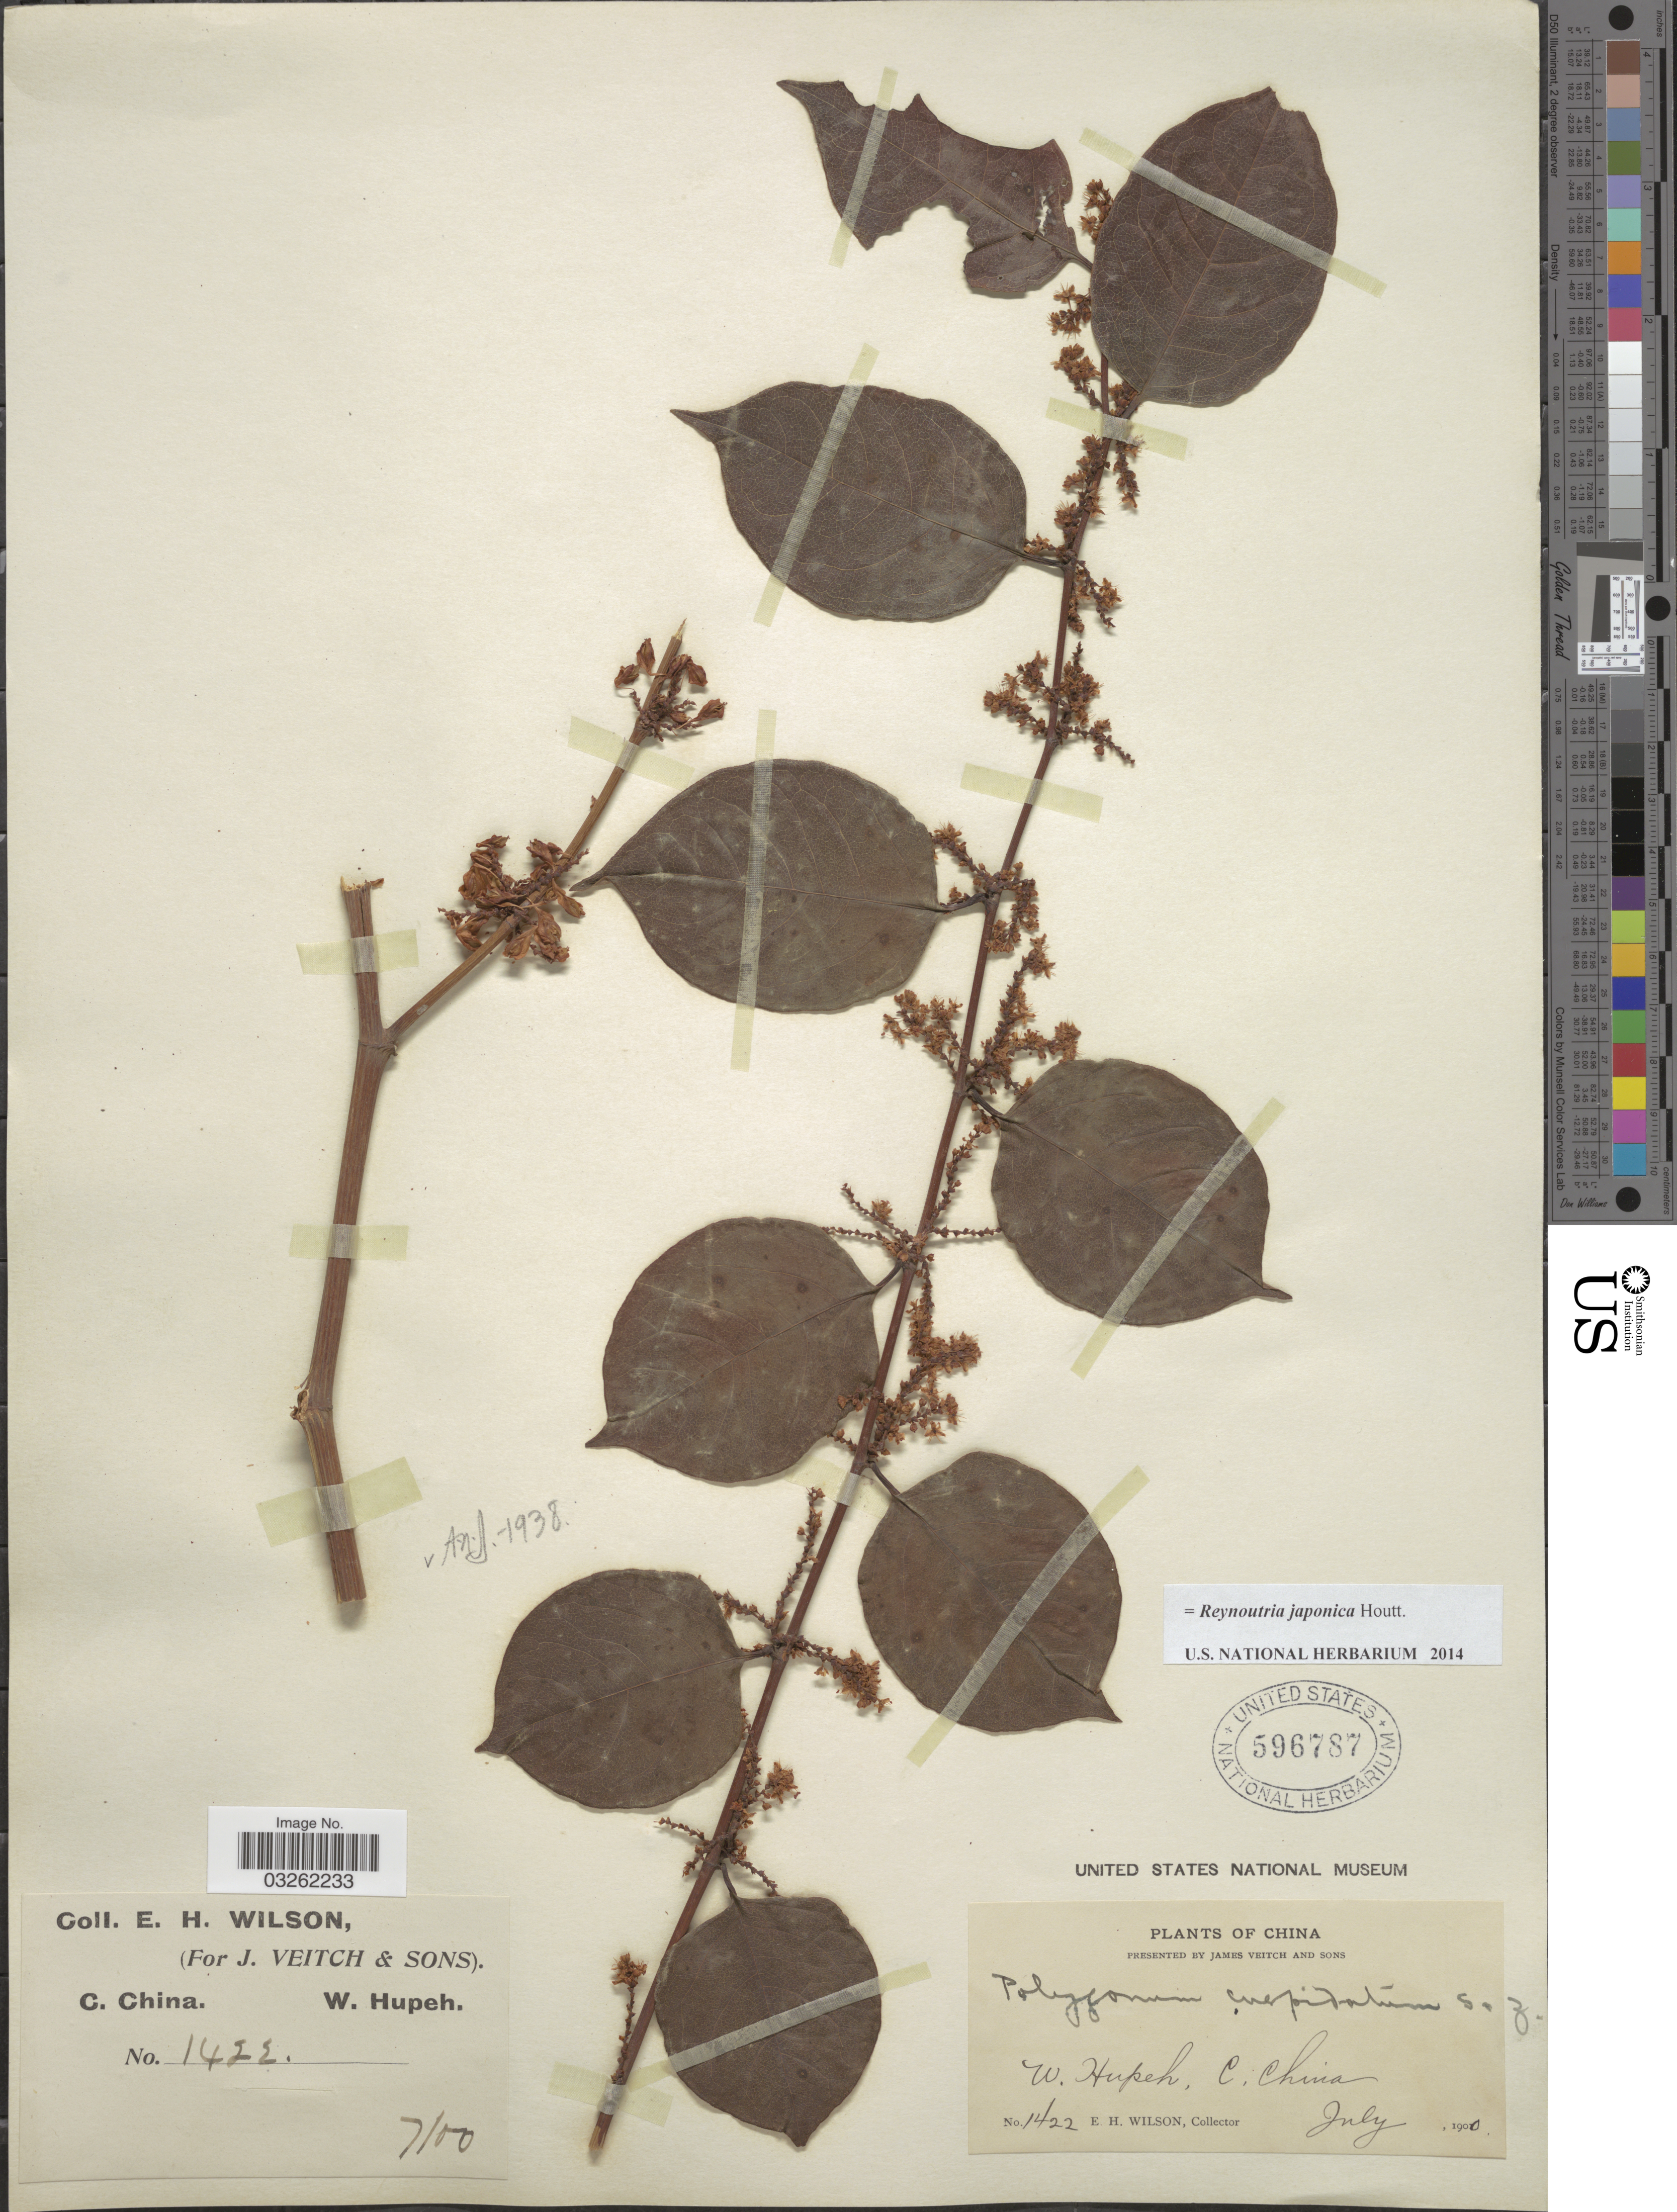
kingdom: Plantae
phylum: Tracheophyta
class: Magnoliopsida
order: Caryophyllales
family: Polygonaceae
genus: Reynoutria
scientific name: Reynoutria japonica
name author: Houtt.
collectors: E. Wilson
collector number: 1422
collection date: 1900-07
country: China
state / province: Hubei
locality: C. China. W. Hupeh.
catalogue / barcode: US 596787